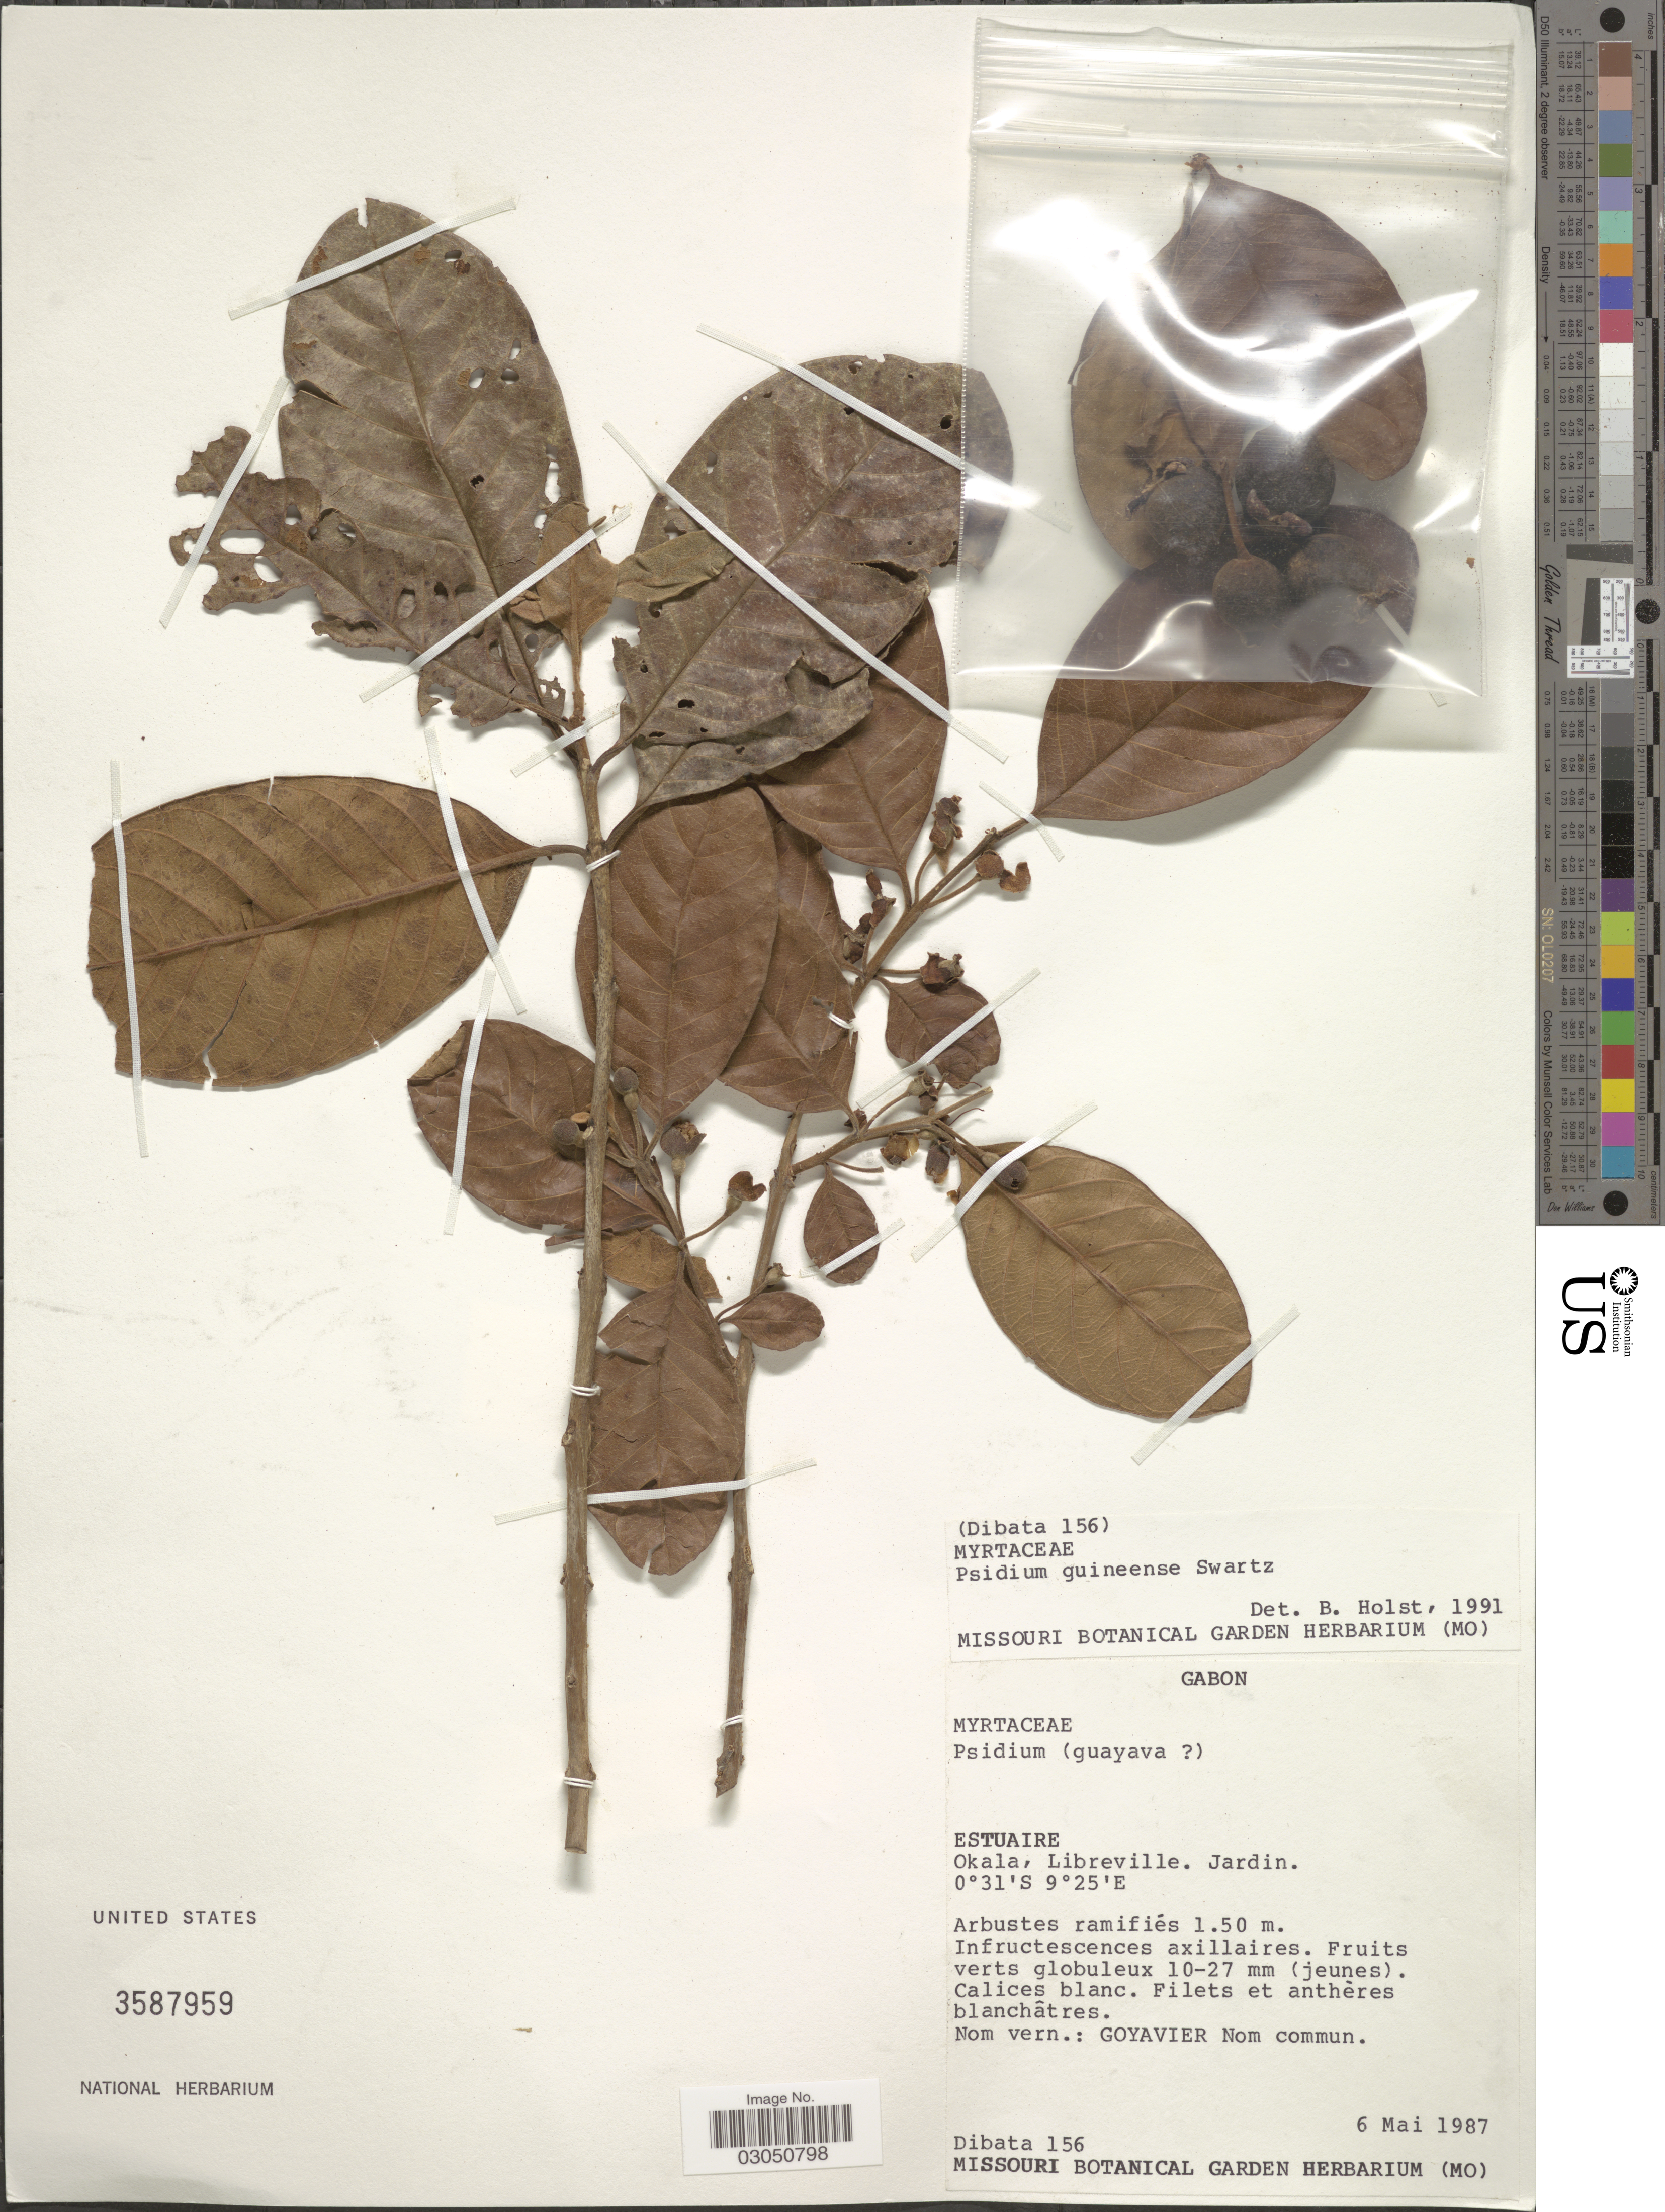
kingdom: Plantae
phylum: Tracheophyta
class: Magnoliopsida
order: Myrtales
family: Myrtaceae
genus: Psidium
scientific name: Psidium guineense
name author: Sw.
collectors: Dibata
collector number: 156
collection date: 1987-05-06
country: Gabon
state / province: Estuaire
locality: Okala, Libreville. Jardin.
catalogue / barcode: US 3587959